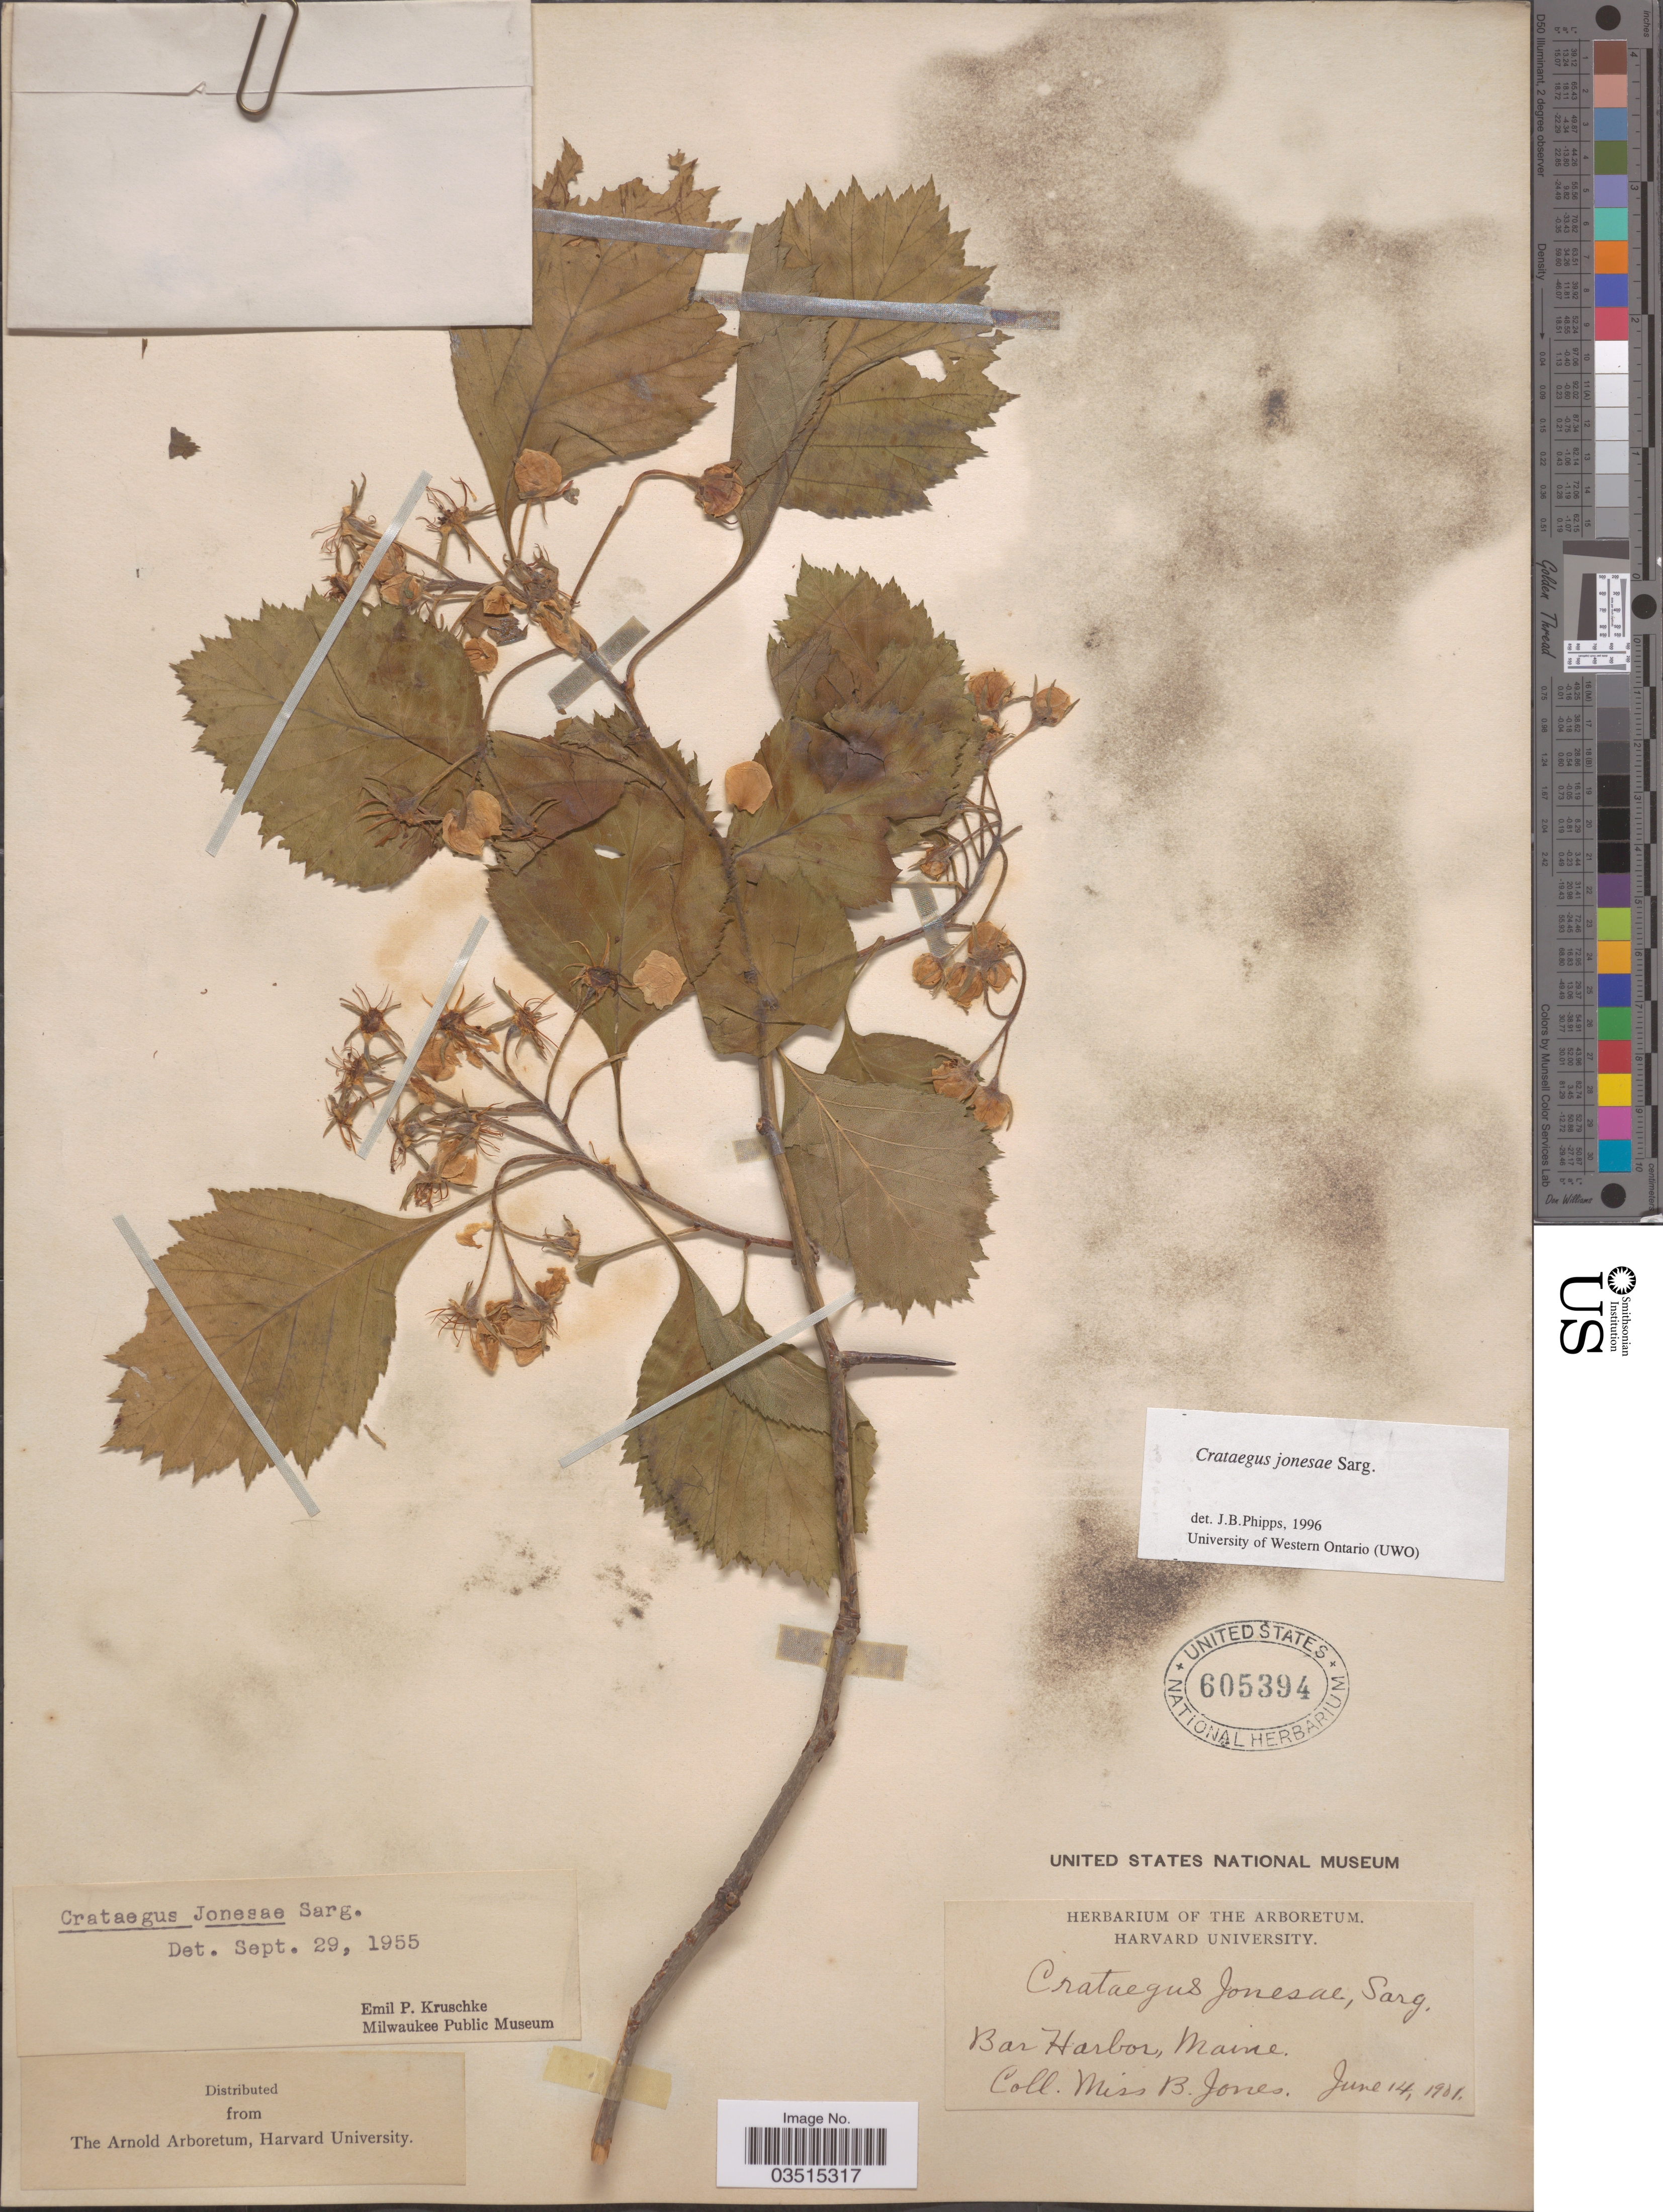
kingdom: Plantae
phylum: Tracheophyta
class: Magnoliopsida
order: Rosales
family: Rosaceae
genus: Crataegus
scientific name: Crataegus jonesae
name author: Sarg.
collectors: B. Jones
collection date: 1901-06-14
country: United States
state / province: Maine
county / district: Hancock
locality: Bar Harbor.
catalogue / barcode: US 605394